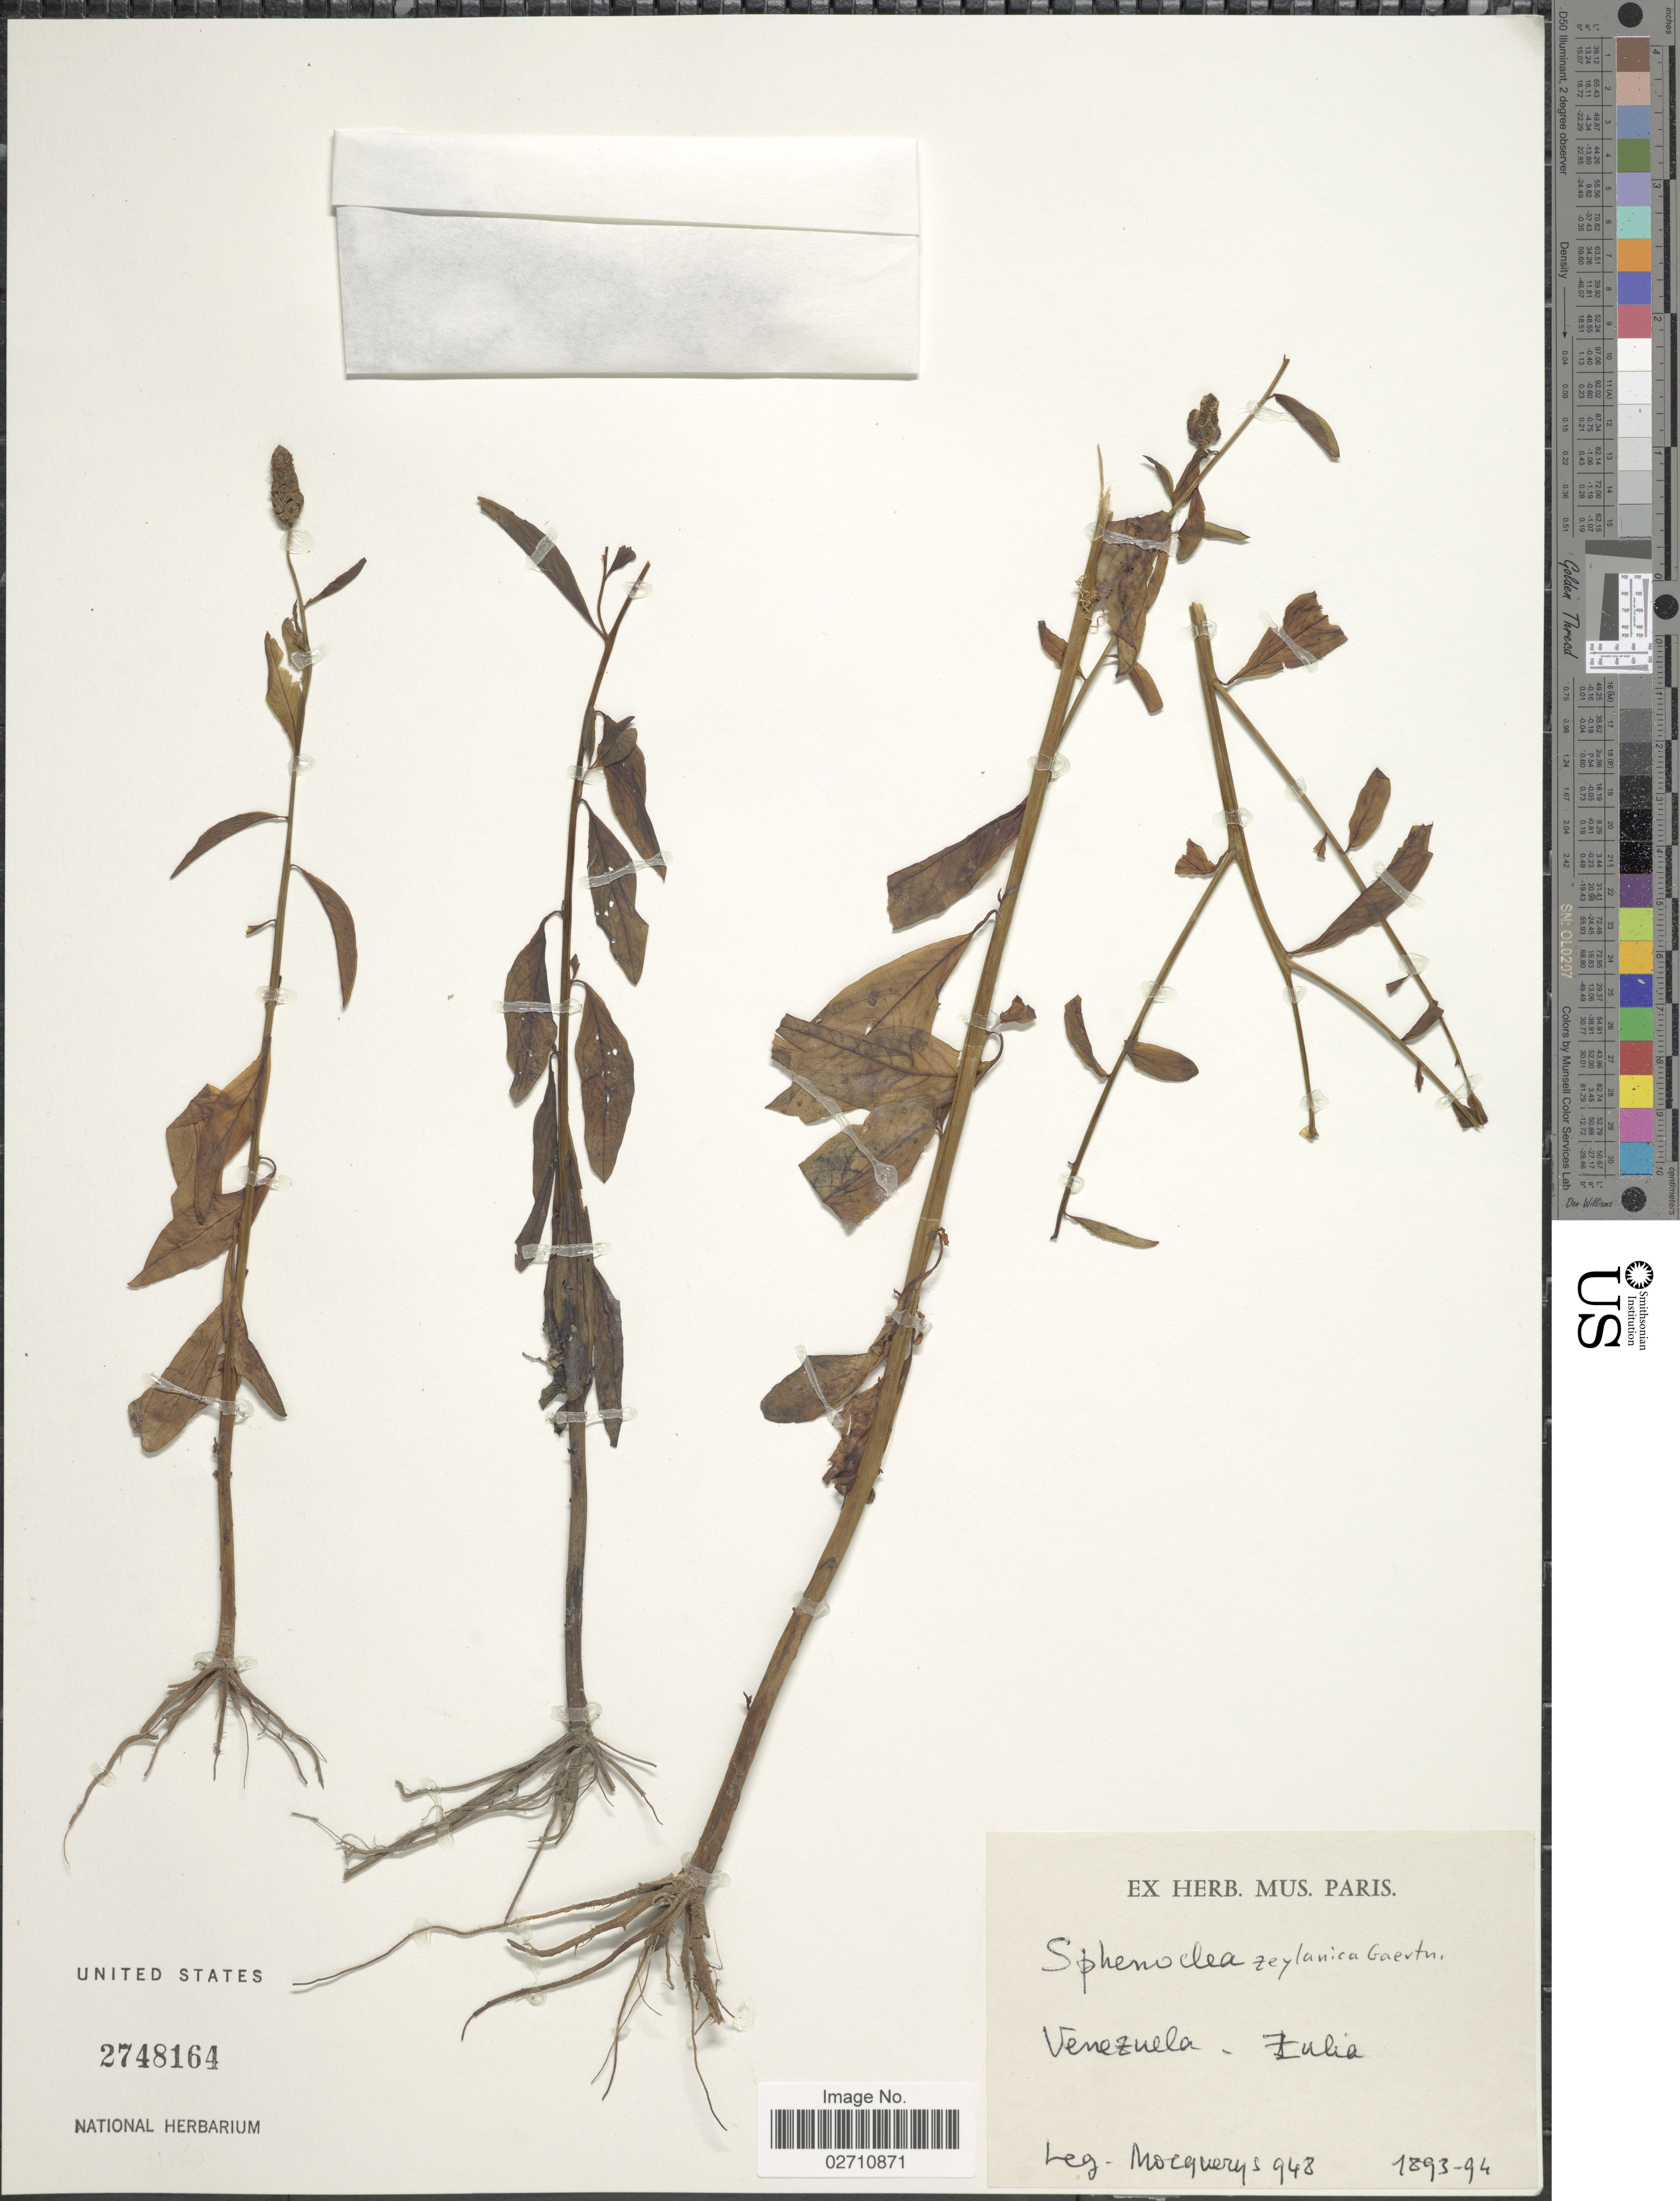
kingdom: Plantae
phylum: Tracheophyta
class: Magnoliopsida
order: Solanales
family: Sphenocleaceae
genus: Sphenoclea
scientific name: Sphenoclea zeylanica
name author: Gaertn.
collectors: A. Mocquerys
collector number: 948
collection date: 1893/1894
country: Venezuela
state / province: Zulia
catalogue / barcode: US 2748164